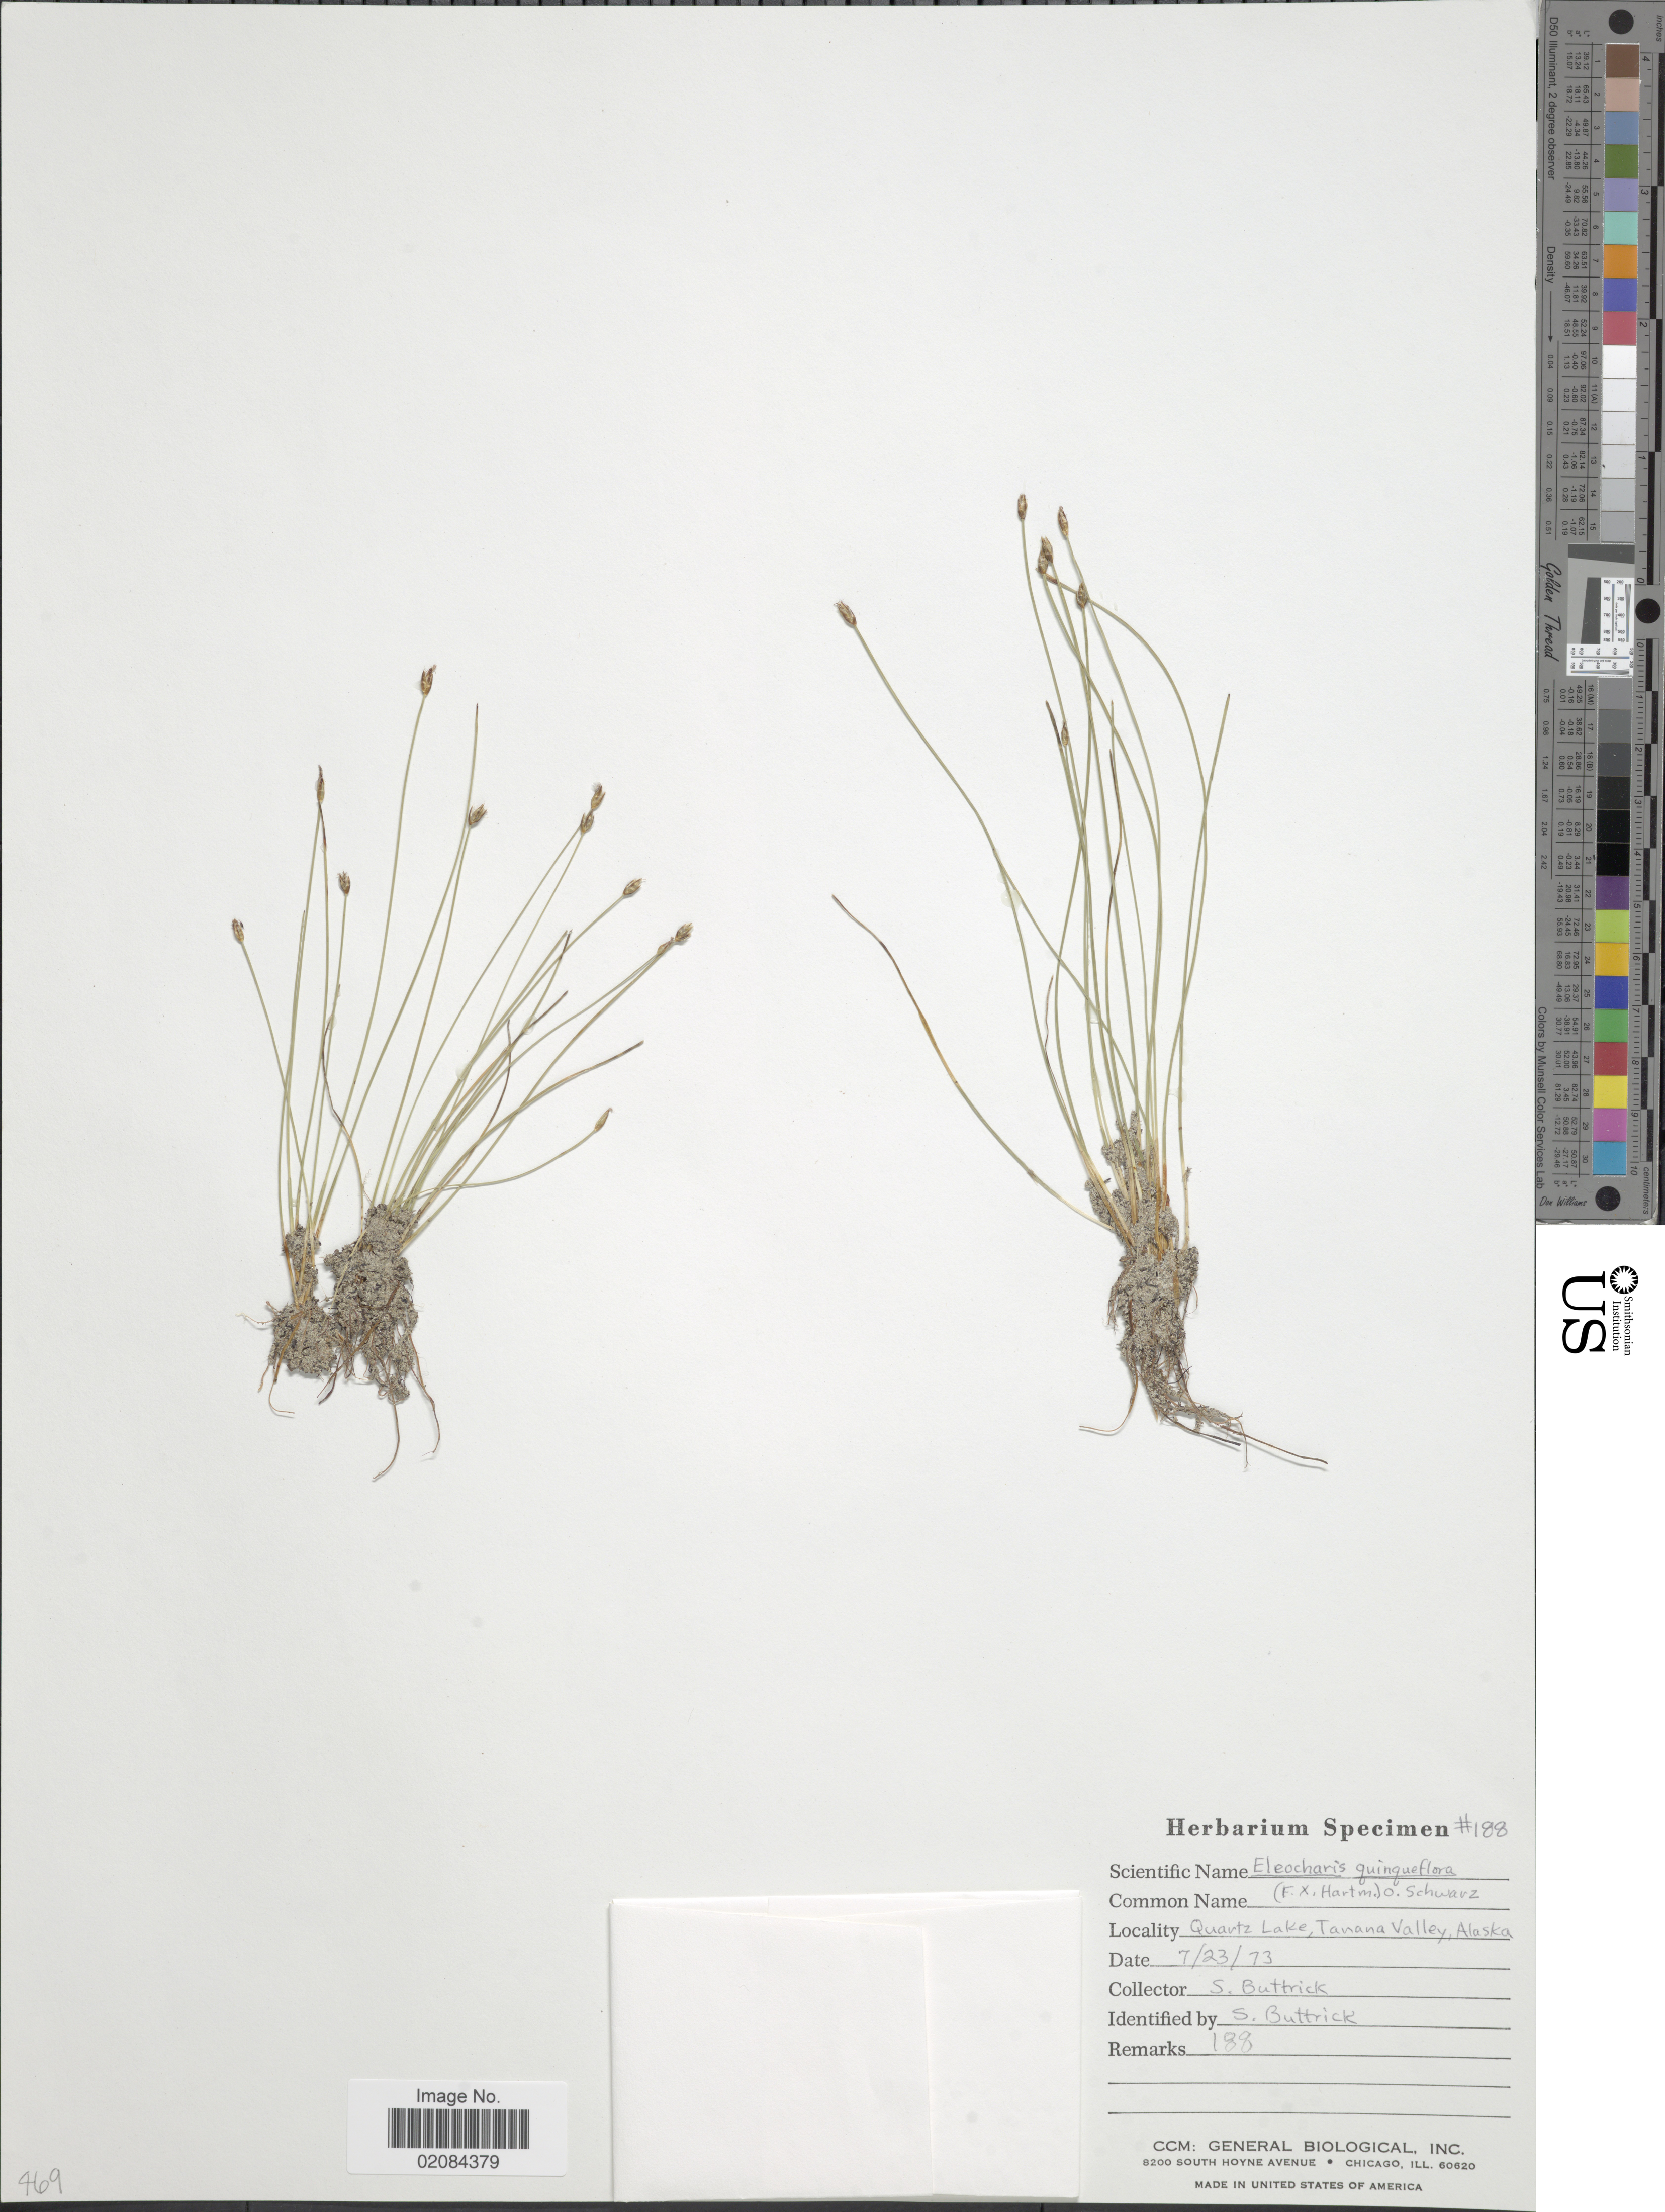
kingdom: Plantae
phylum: Tracheophyta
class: Liliopsida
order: Poales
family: Cyperaceae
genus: Eleocharis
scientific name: Eleocharis quinqueflora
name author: (Hartmann) O. Schwarz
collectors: S. Buttrick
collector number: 188?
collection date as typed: Transcribed d/m/y: 23/7/73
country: United States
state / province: Alaska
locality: Quartz Lake, Tanana Valley, Alaska